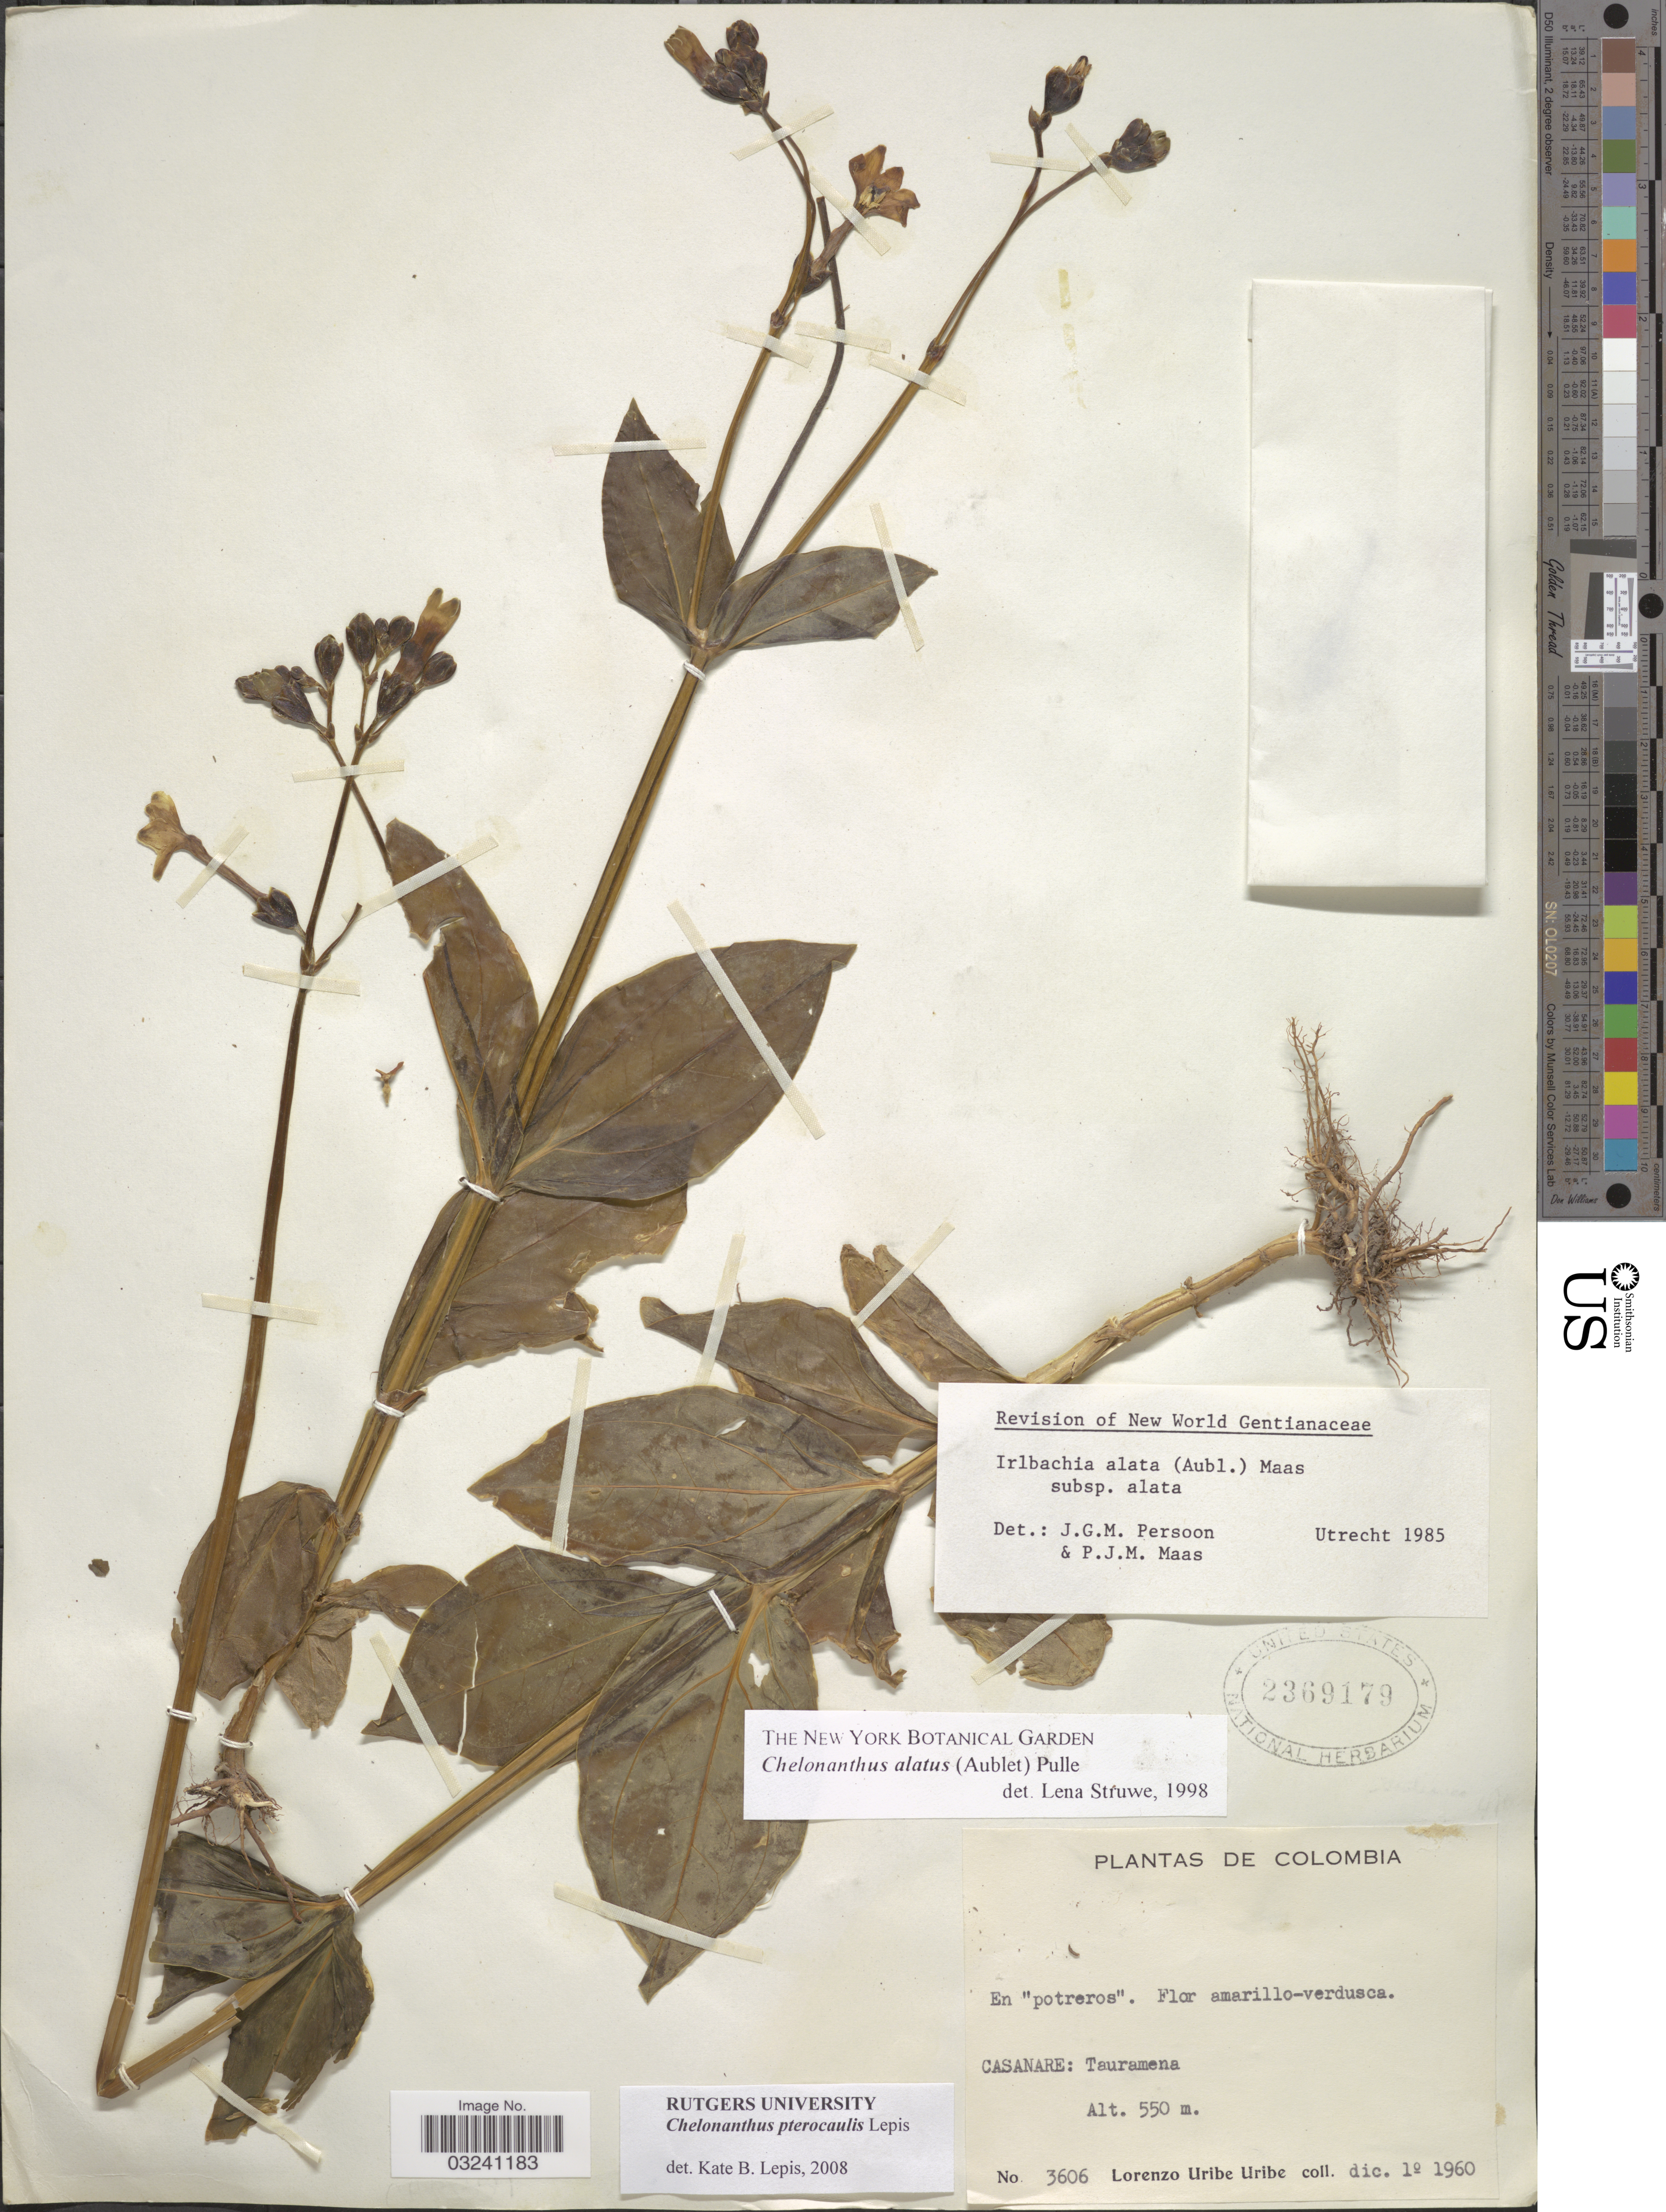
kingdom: Plantae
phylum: Tracheophyta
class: Magnoliopsida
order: Gentianales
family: Gentianaceae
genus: Chelonanthus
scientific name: Chelonanthus pterocaulis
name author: Lepis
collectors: L. Uribe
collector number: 3606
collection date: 1960-12-01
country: Colombia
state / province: Casanare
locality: Tauramena.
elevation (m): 550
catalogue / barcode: US 2369179